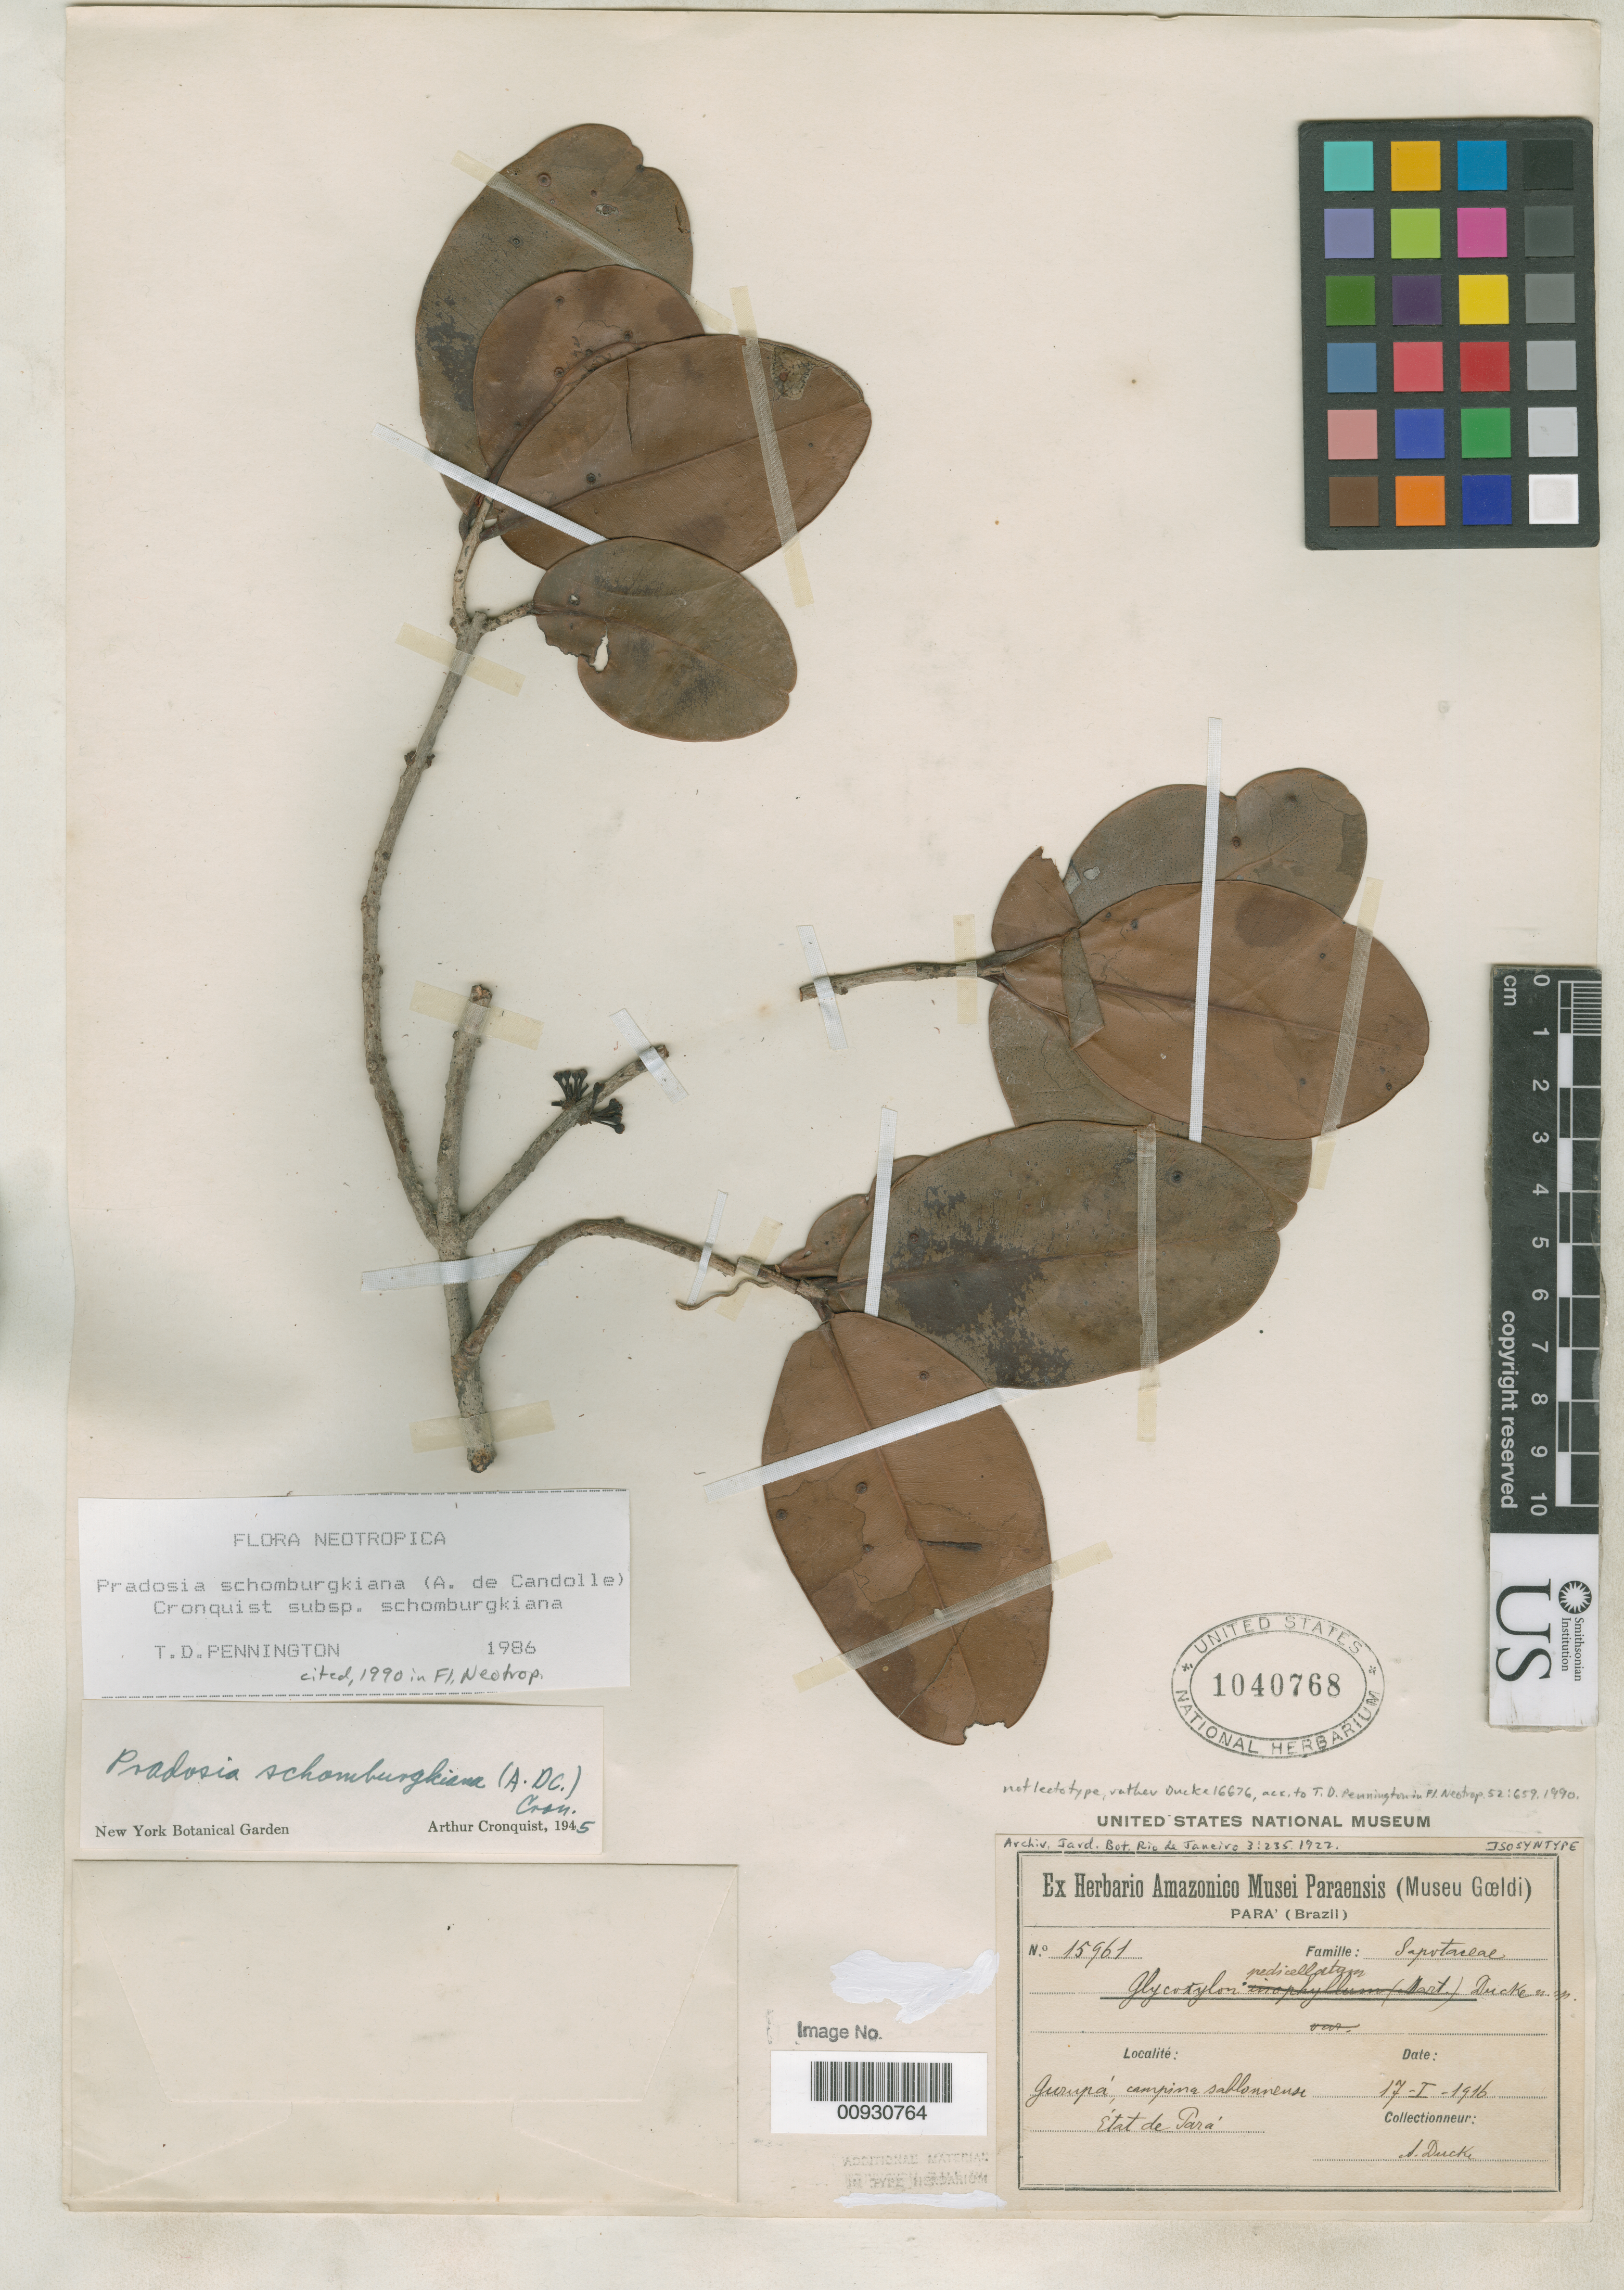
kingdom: Plantae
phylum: Tracheophyta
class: Magnoliopsida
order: Ericales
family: Sapotaceae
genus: Glycoxylon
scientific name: Glycoxylon pedicellatum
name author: Ducke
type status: Isolectotype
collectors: A. Ducke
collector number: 15961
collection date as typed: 17 Jan 1916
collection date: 1916-01-17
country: Brazil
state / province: Pará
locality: Near Gurupa.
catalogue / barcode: US 1040768